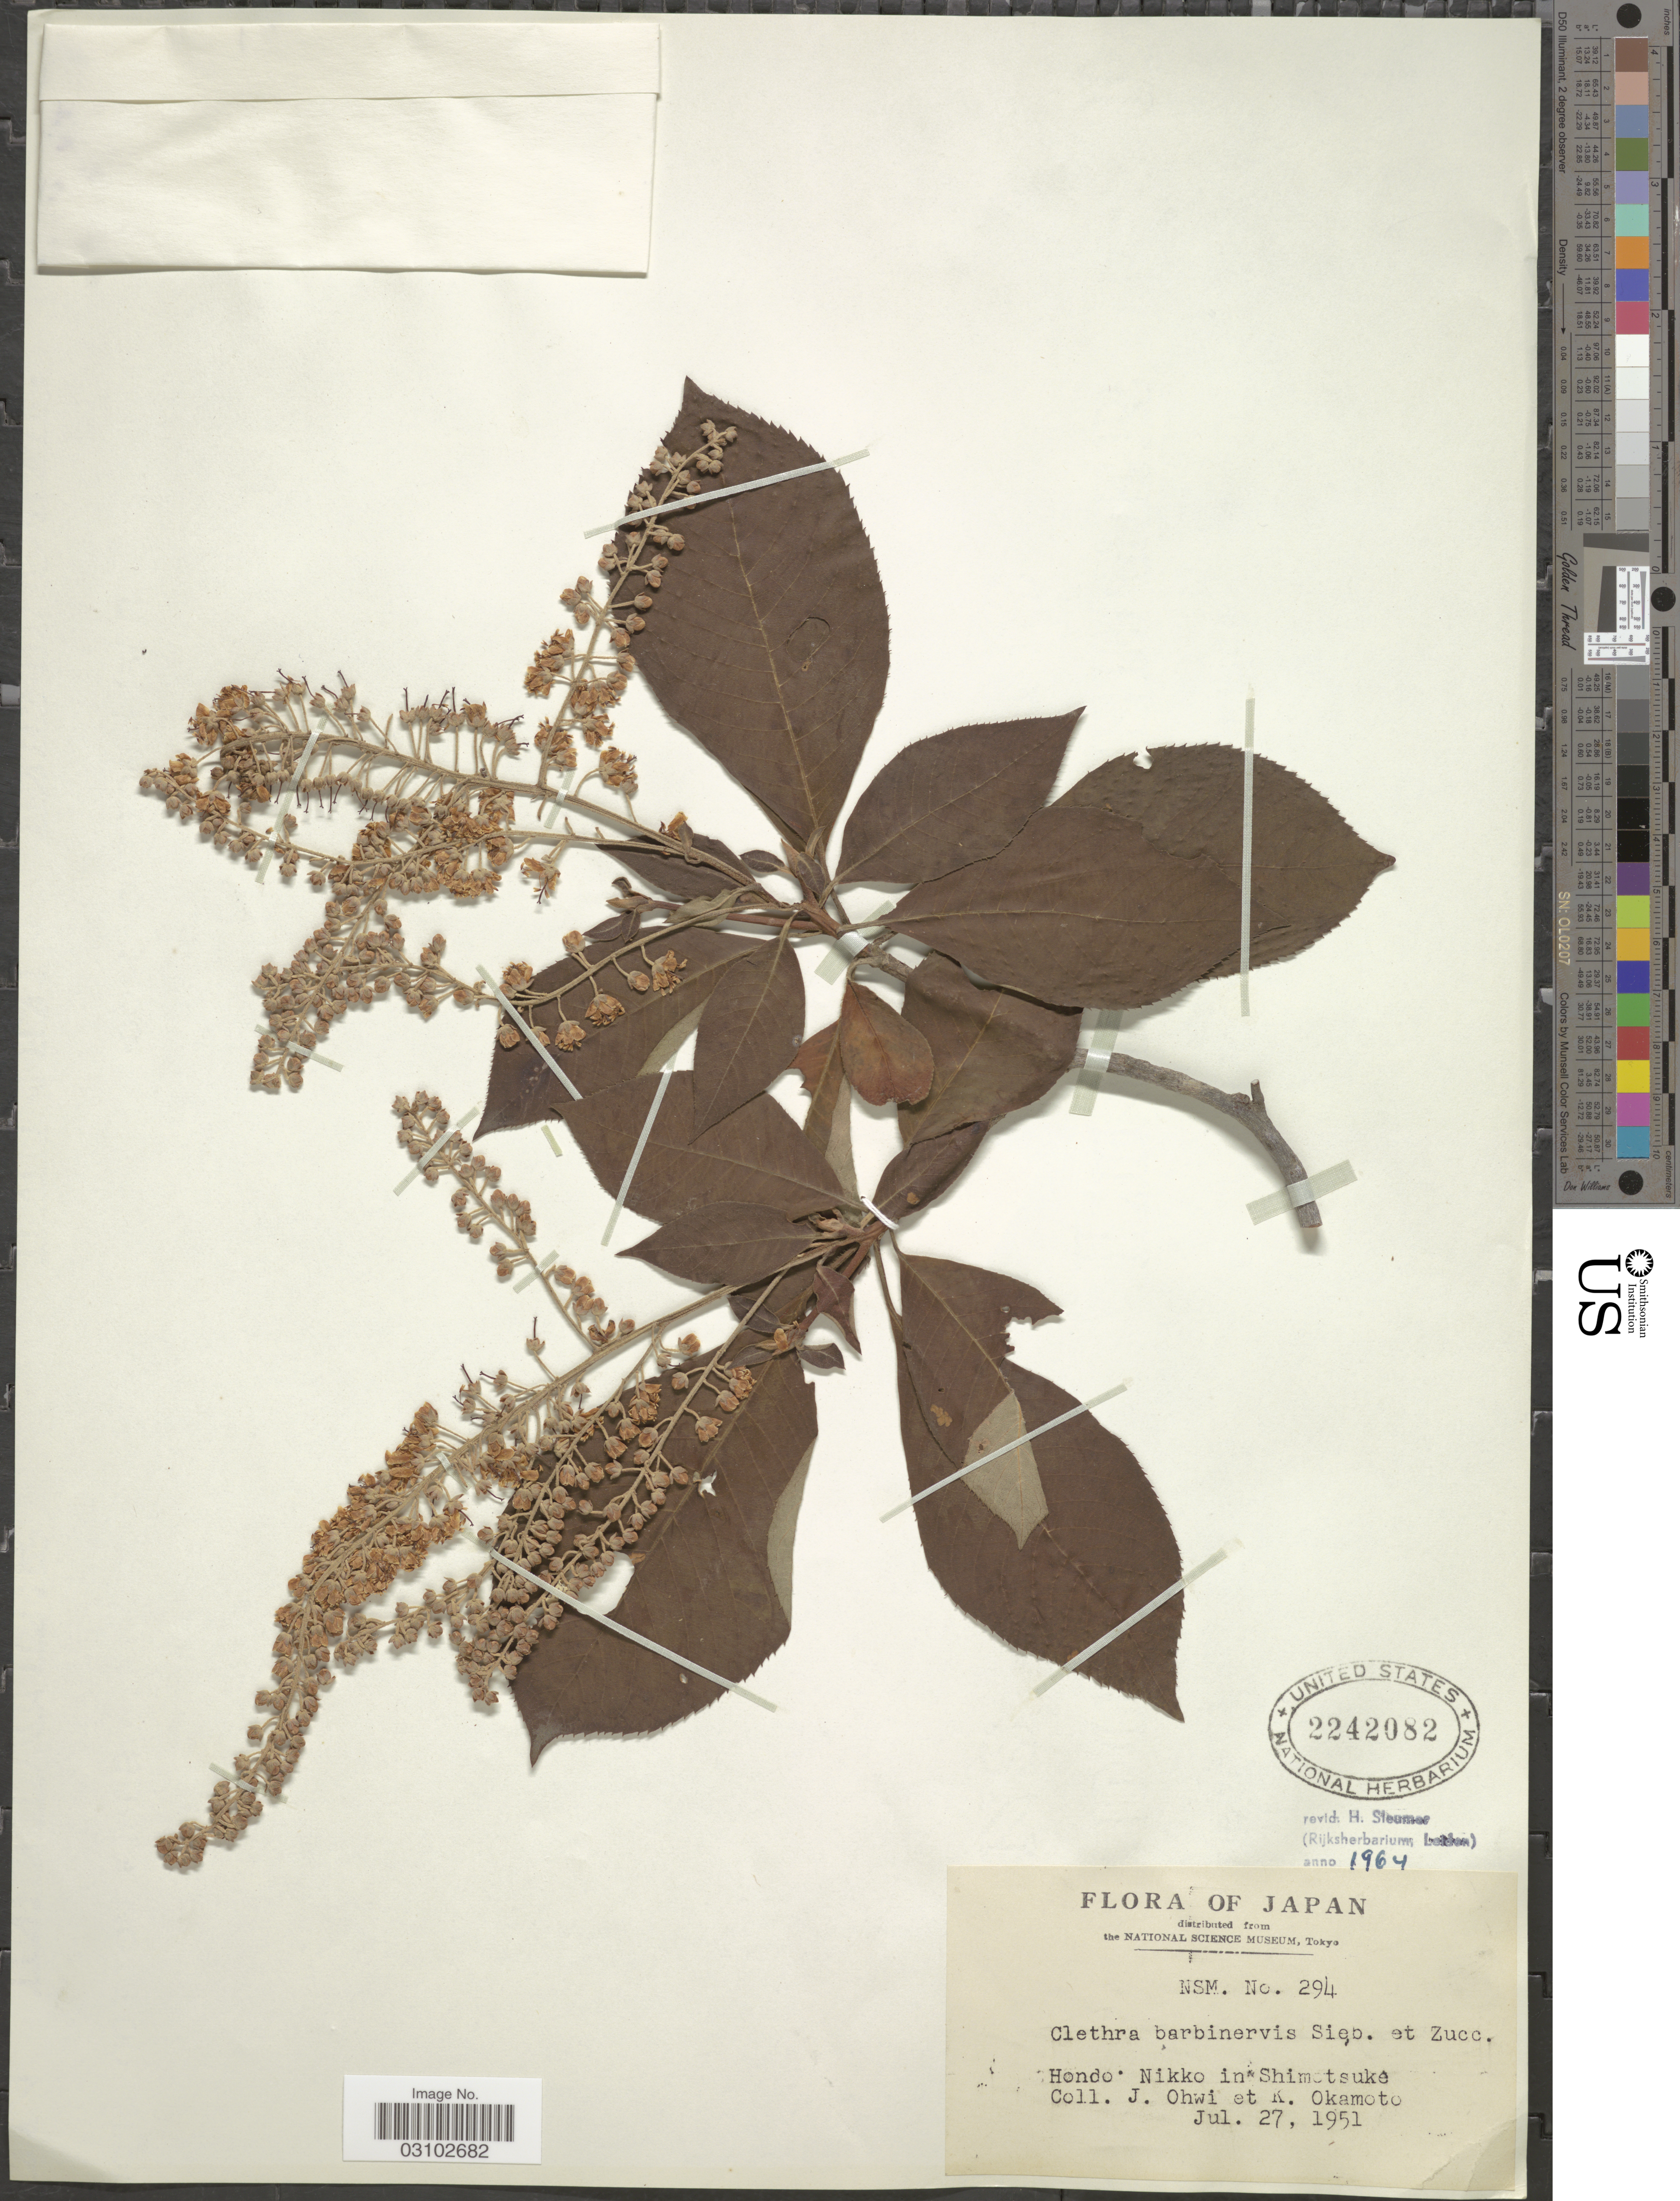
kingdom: Plantae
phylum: Tracheophyta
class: Magnoliopsida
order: Ericales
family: Clethraceae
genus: Clethra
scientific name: Clethra barbinervis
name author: Siebold & Zucc.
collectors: J. Ohwi & K. Okamoto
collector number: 294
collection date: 1951-07-27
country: Japan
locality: Hondo. Nikko in Shimotsuke.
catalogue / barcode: US 2242082